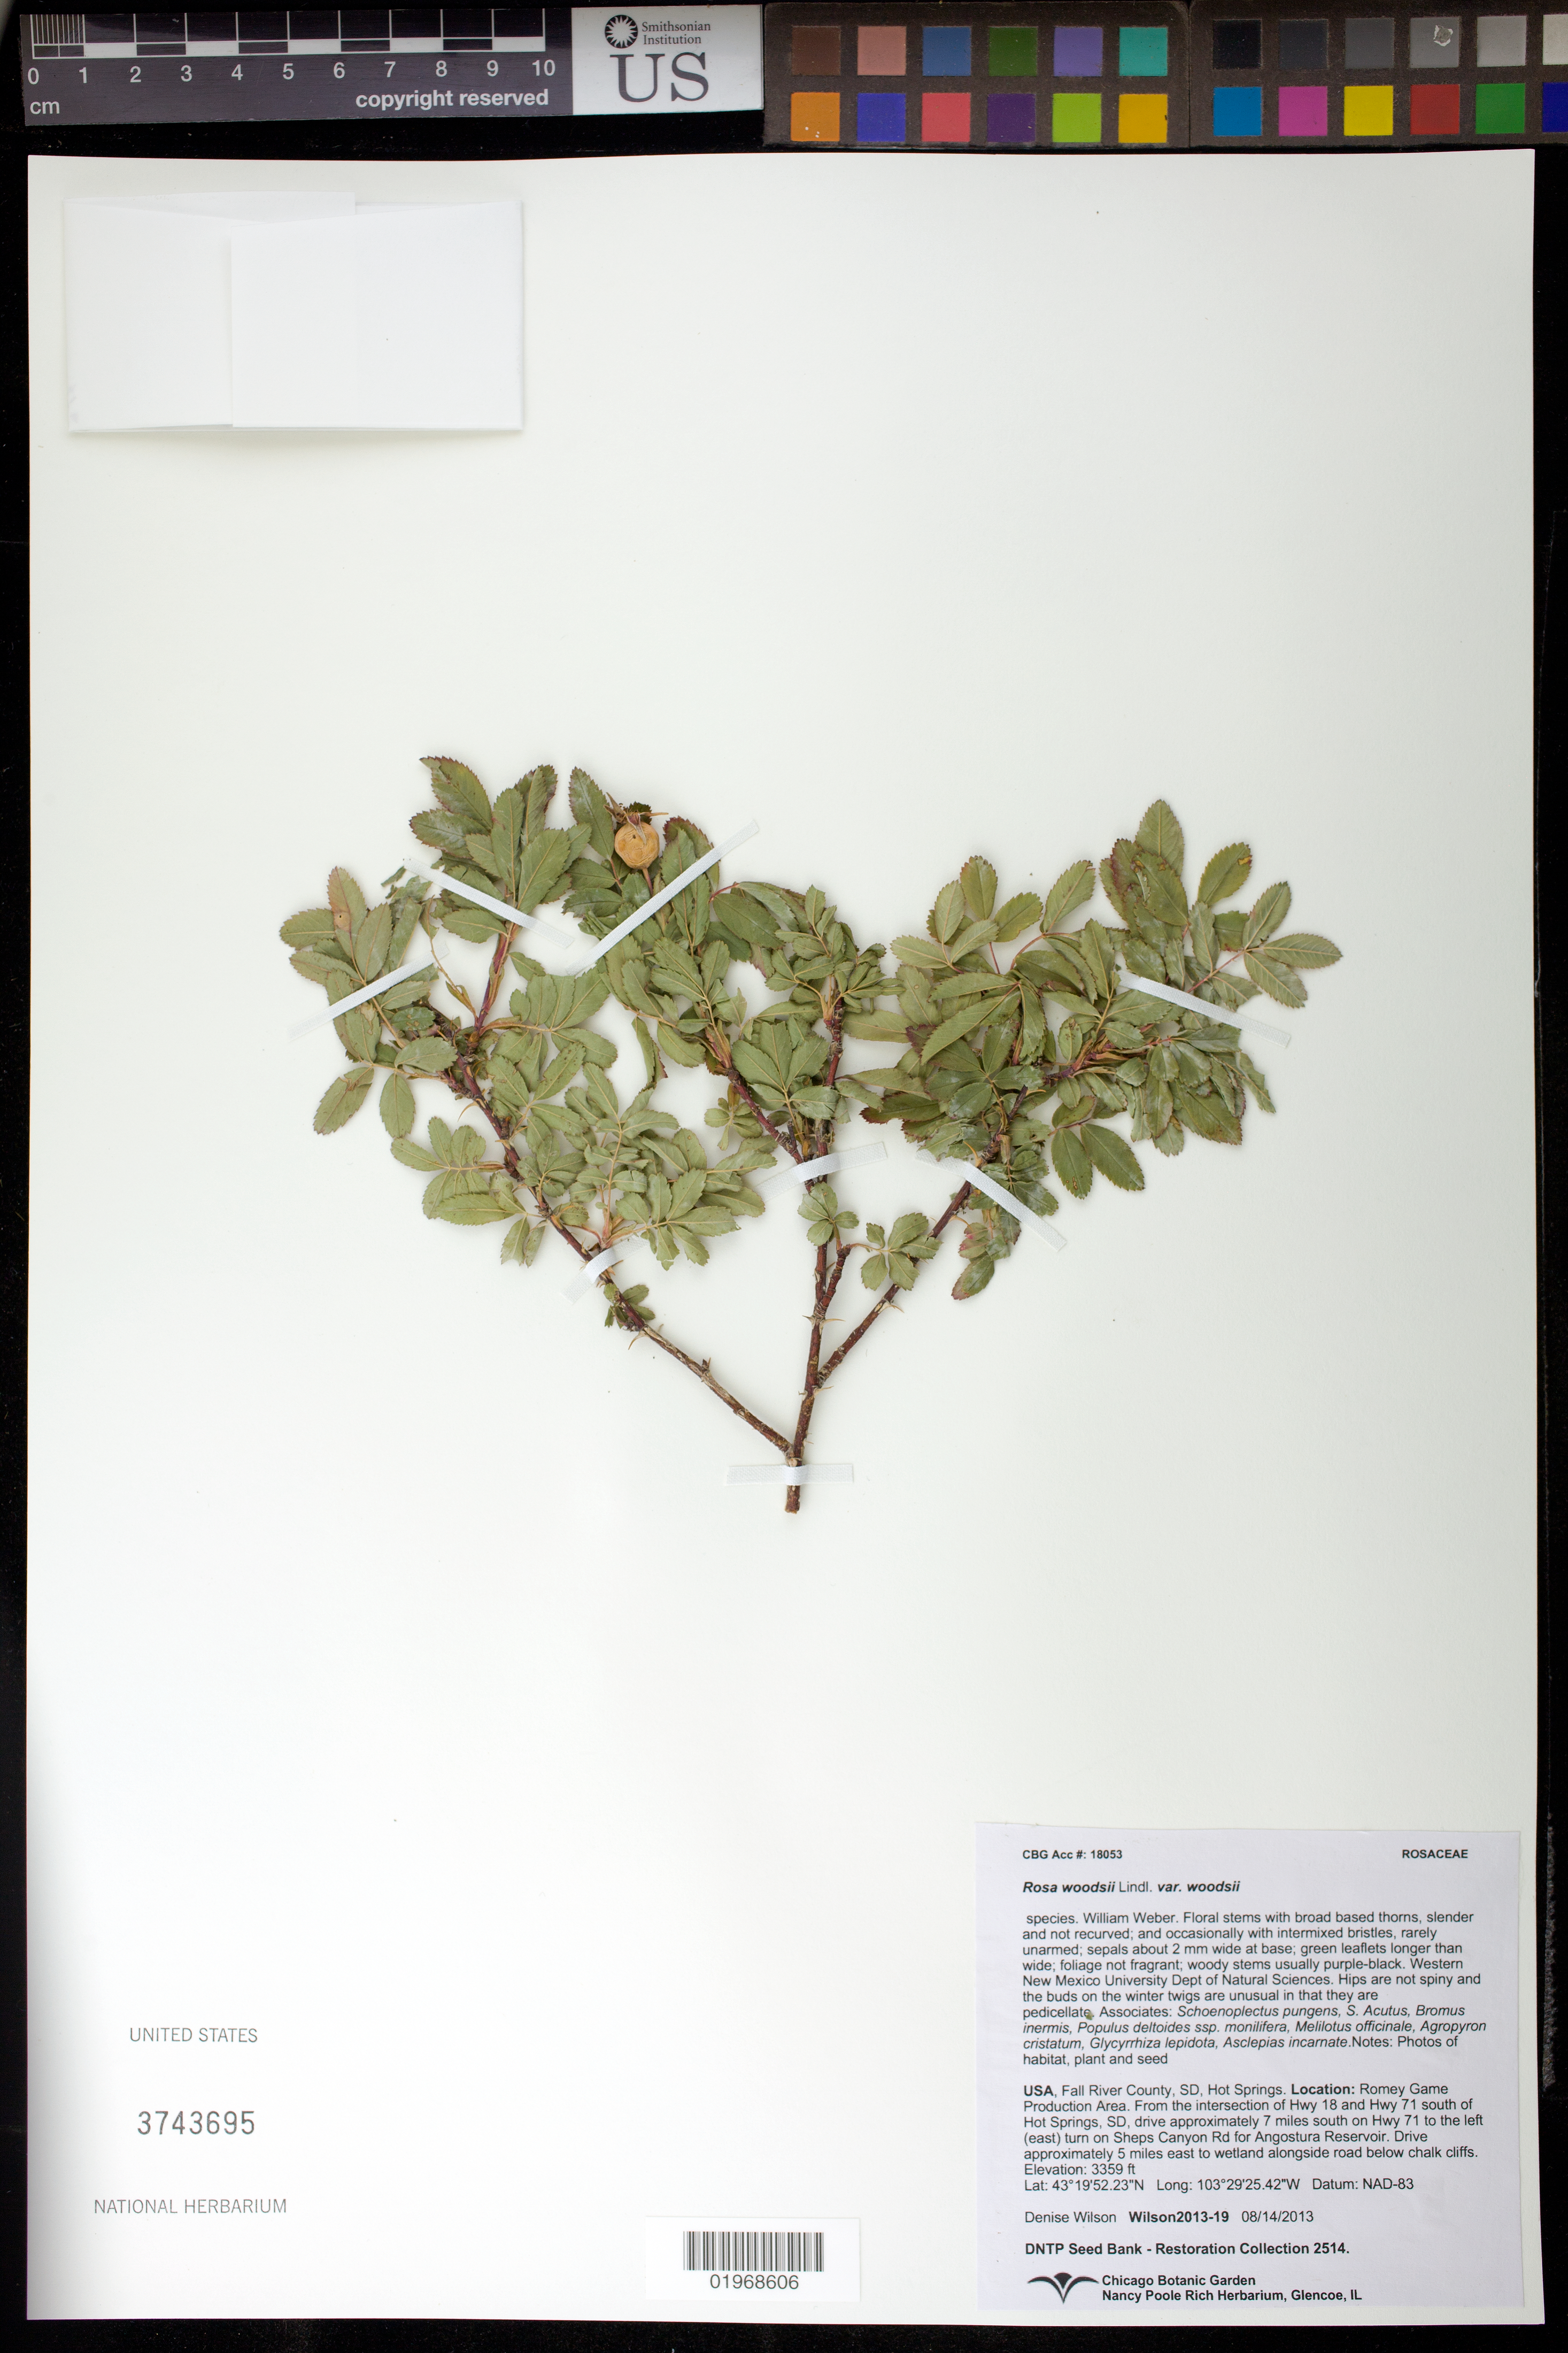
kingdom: Plantae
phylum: Tracheophyta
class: Magnoliopsida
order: Rosales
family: Rosaceae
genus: Rosa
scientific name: Rosa woodsii var. woodsii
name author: Lindl.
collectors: D. Wilson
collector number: Wilson2013-19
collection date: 2013-08-14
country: United States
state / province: South Dakota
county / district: Fall River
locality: Hot Springs, Romey Game Production Area, near Angostura Reservoir.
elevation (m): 1024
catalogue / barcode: US 3743695